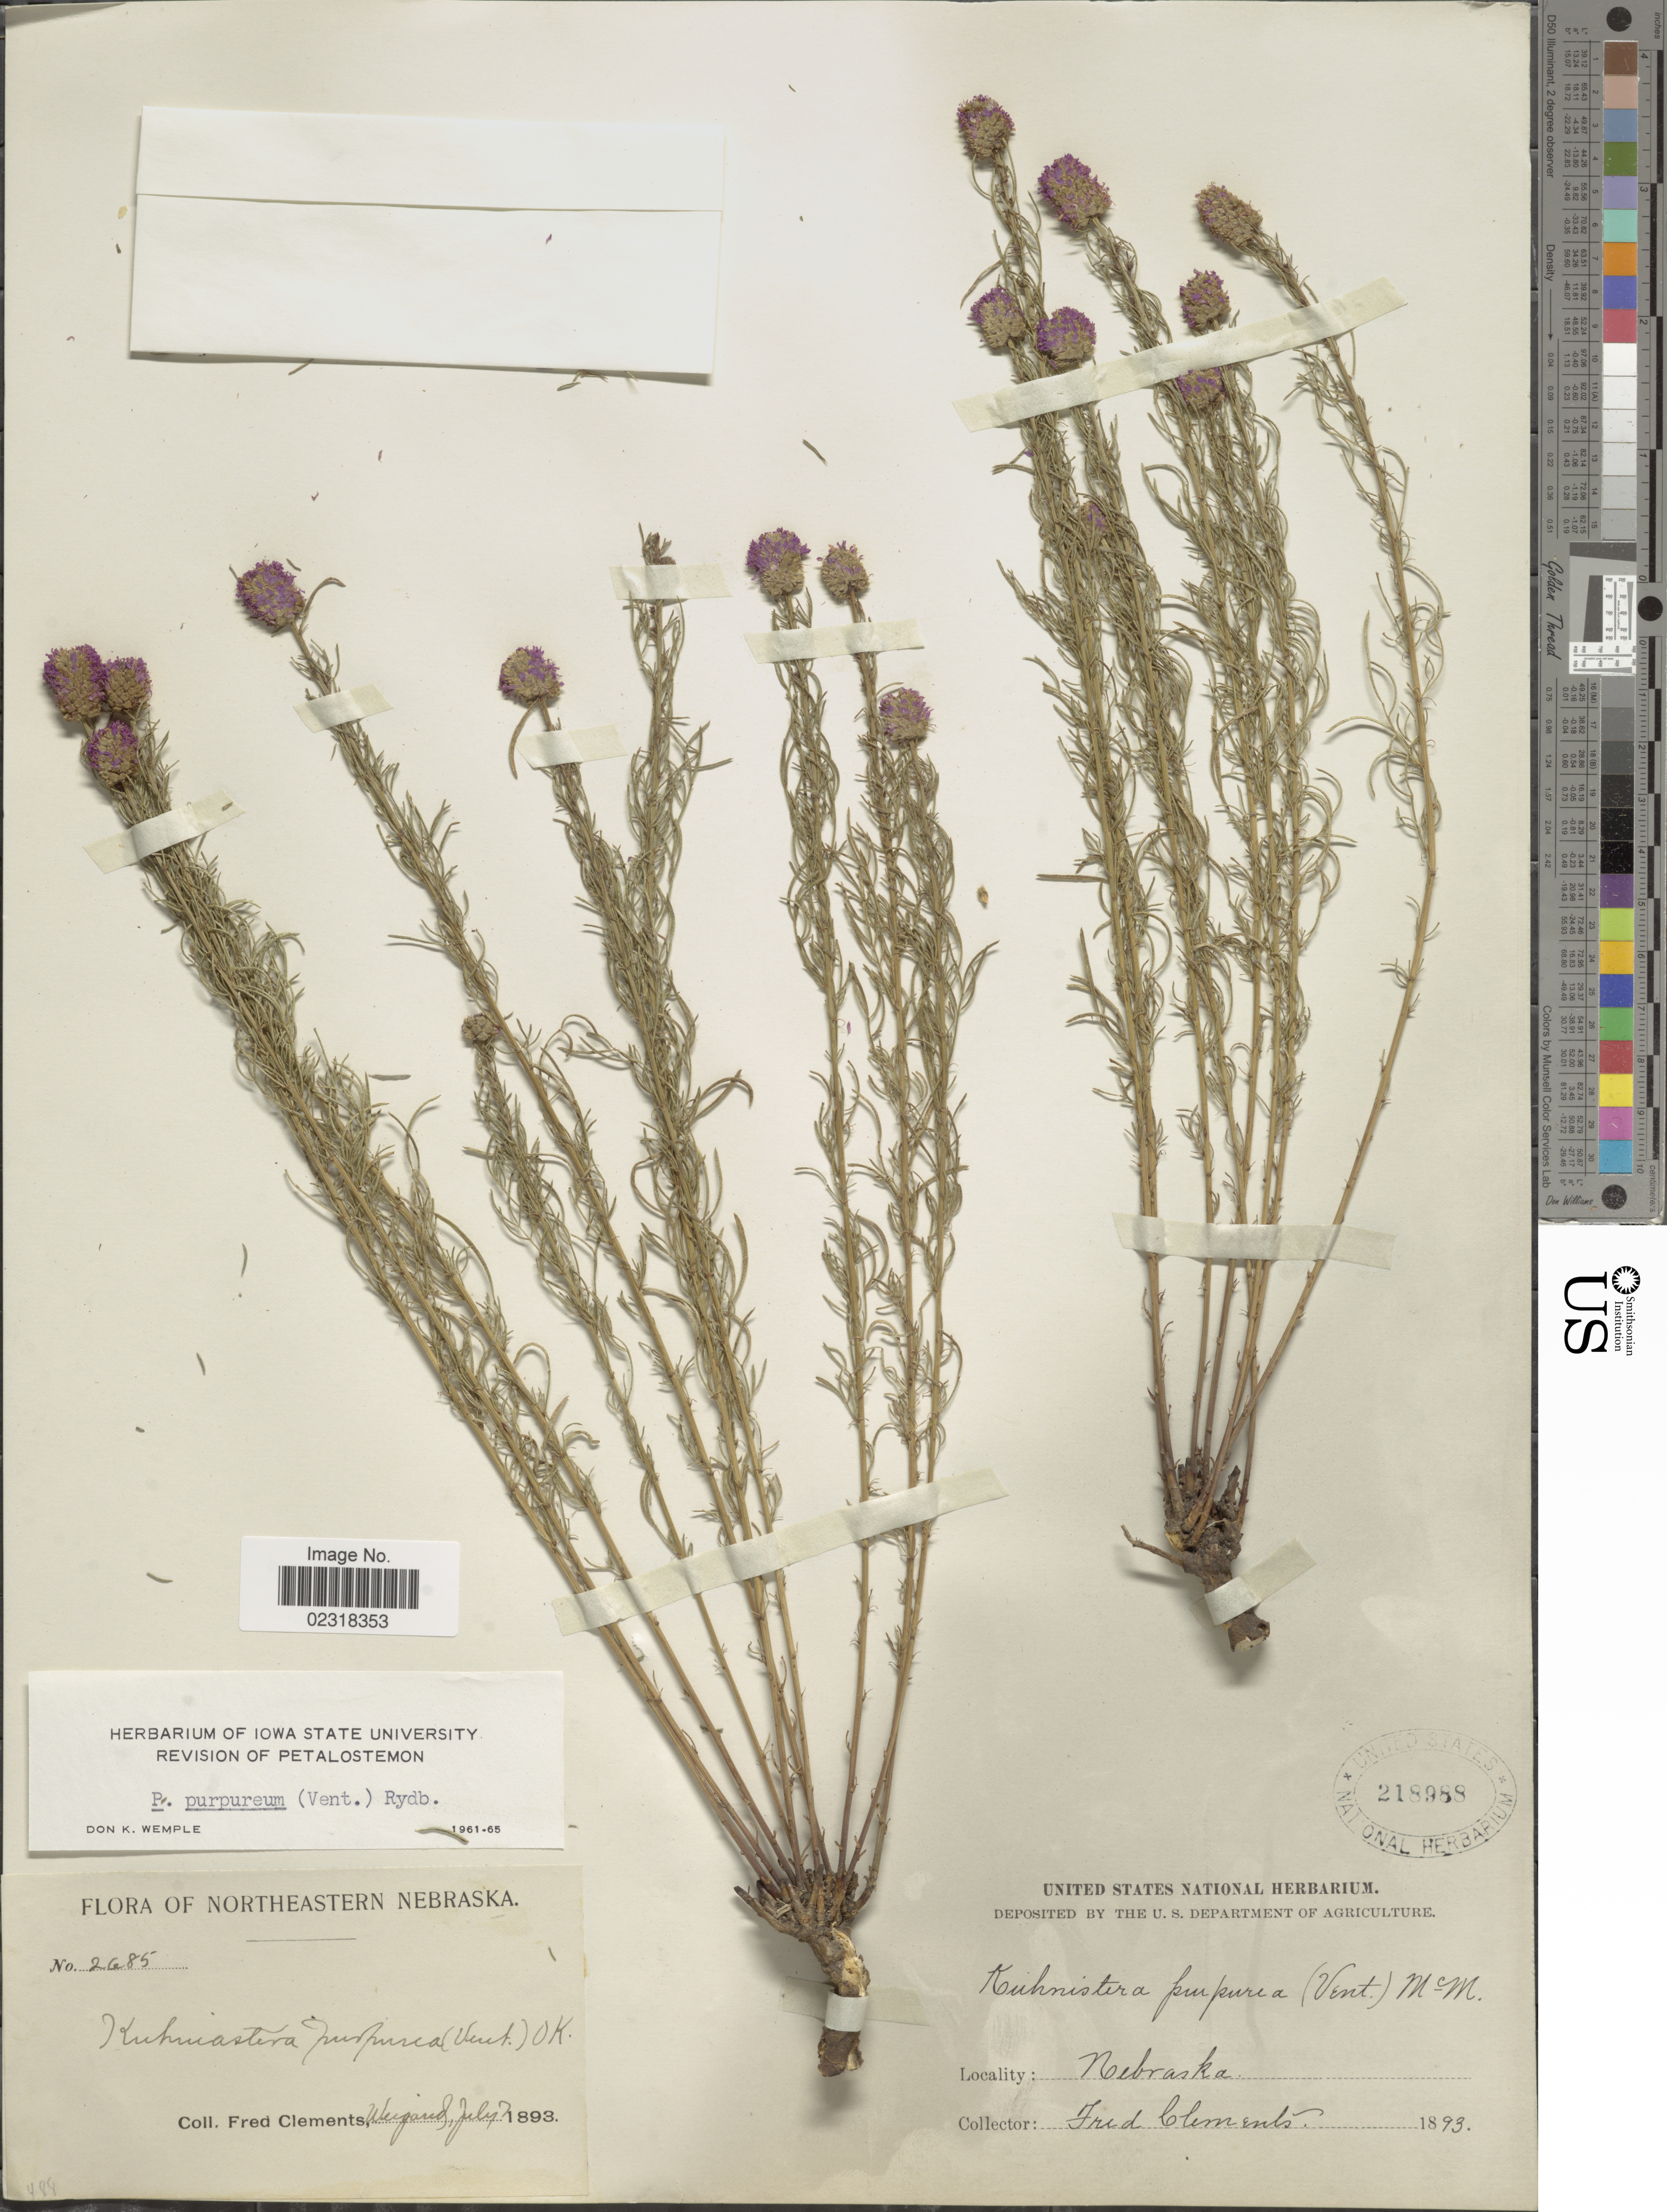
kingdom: Plantae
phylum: Tracheophyta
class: Magnoliopsida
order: Fabales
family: Fabaceae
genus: Dalea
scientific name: Dalea purpurea var. purpurea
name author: Vent.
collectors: F. Clements & Weigand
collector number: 2685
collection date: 1893-07-07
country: United States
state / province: Nebraska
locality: Northeastern Nebraska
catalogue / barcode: US 218988